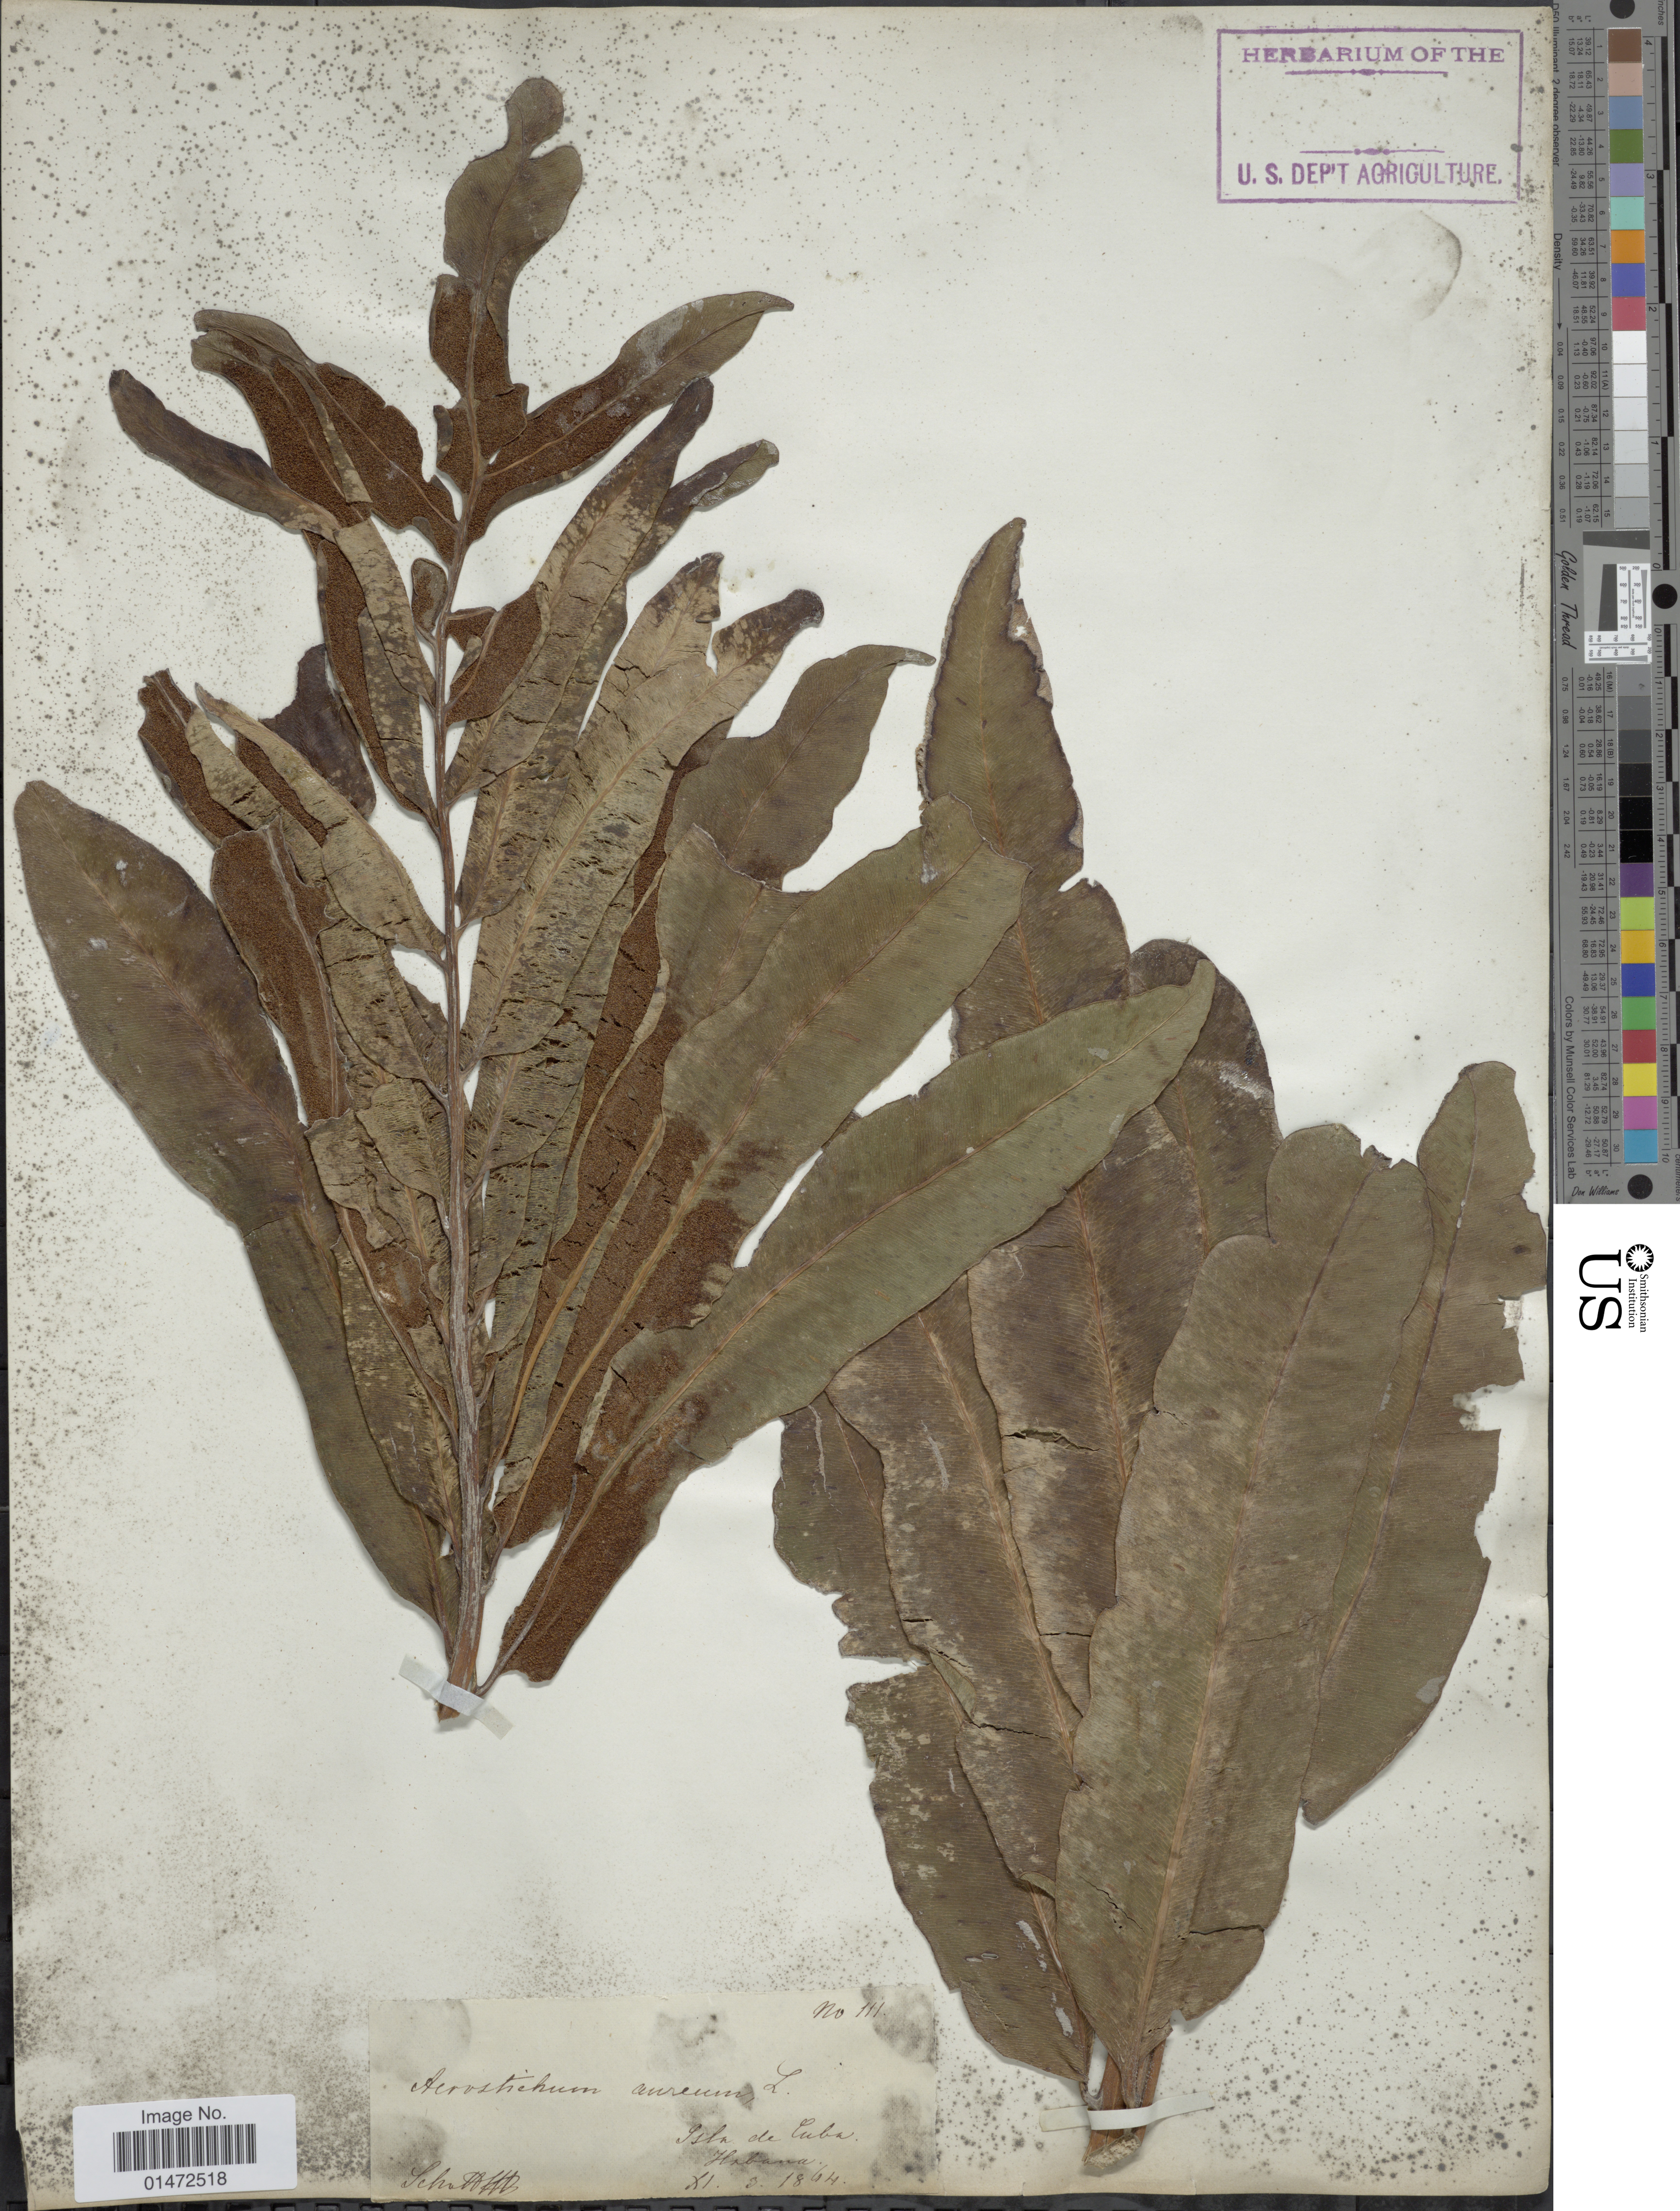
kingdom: Plantae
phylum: Tracheophyta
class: Polypodiopsida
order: Polypodiales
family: Pteridaceae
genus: Acrostichum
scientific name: Acrostichum danaeifolium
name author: Langsd. & Fisch.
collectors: Schott, --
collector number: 111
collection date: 1864-11-03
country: Cuba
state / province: La Habana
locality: Isla de Cuba, Habana